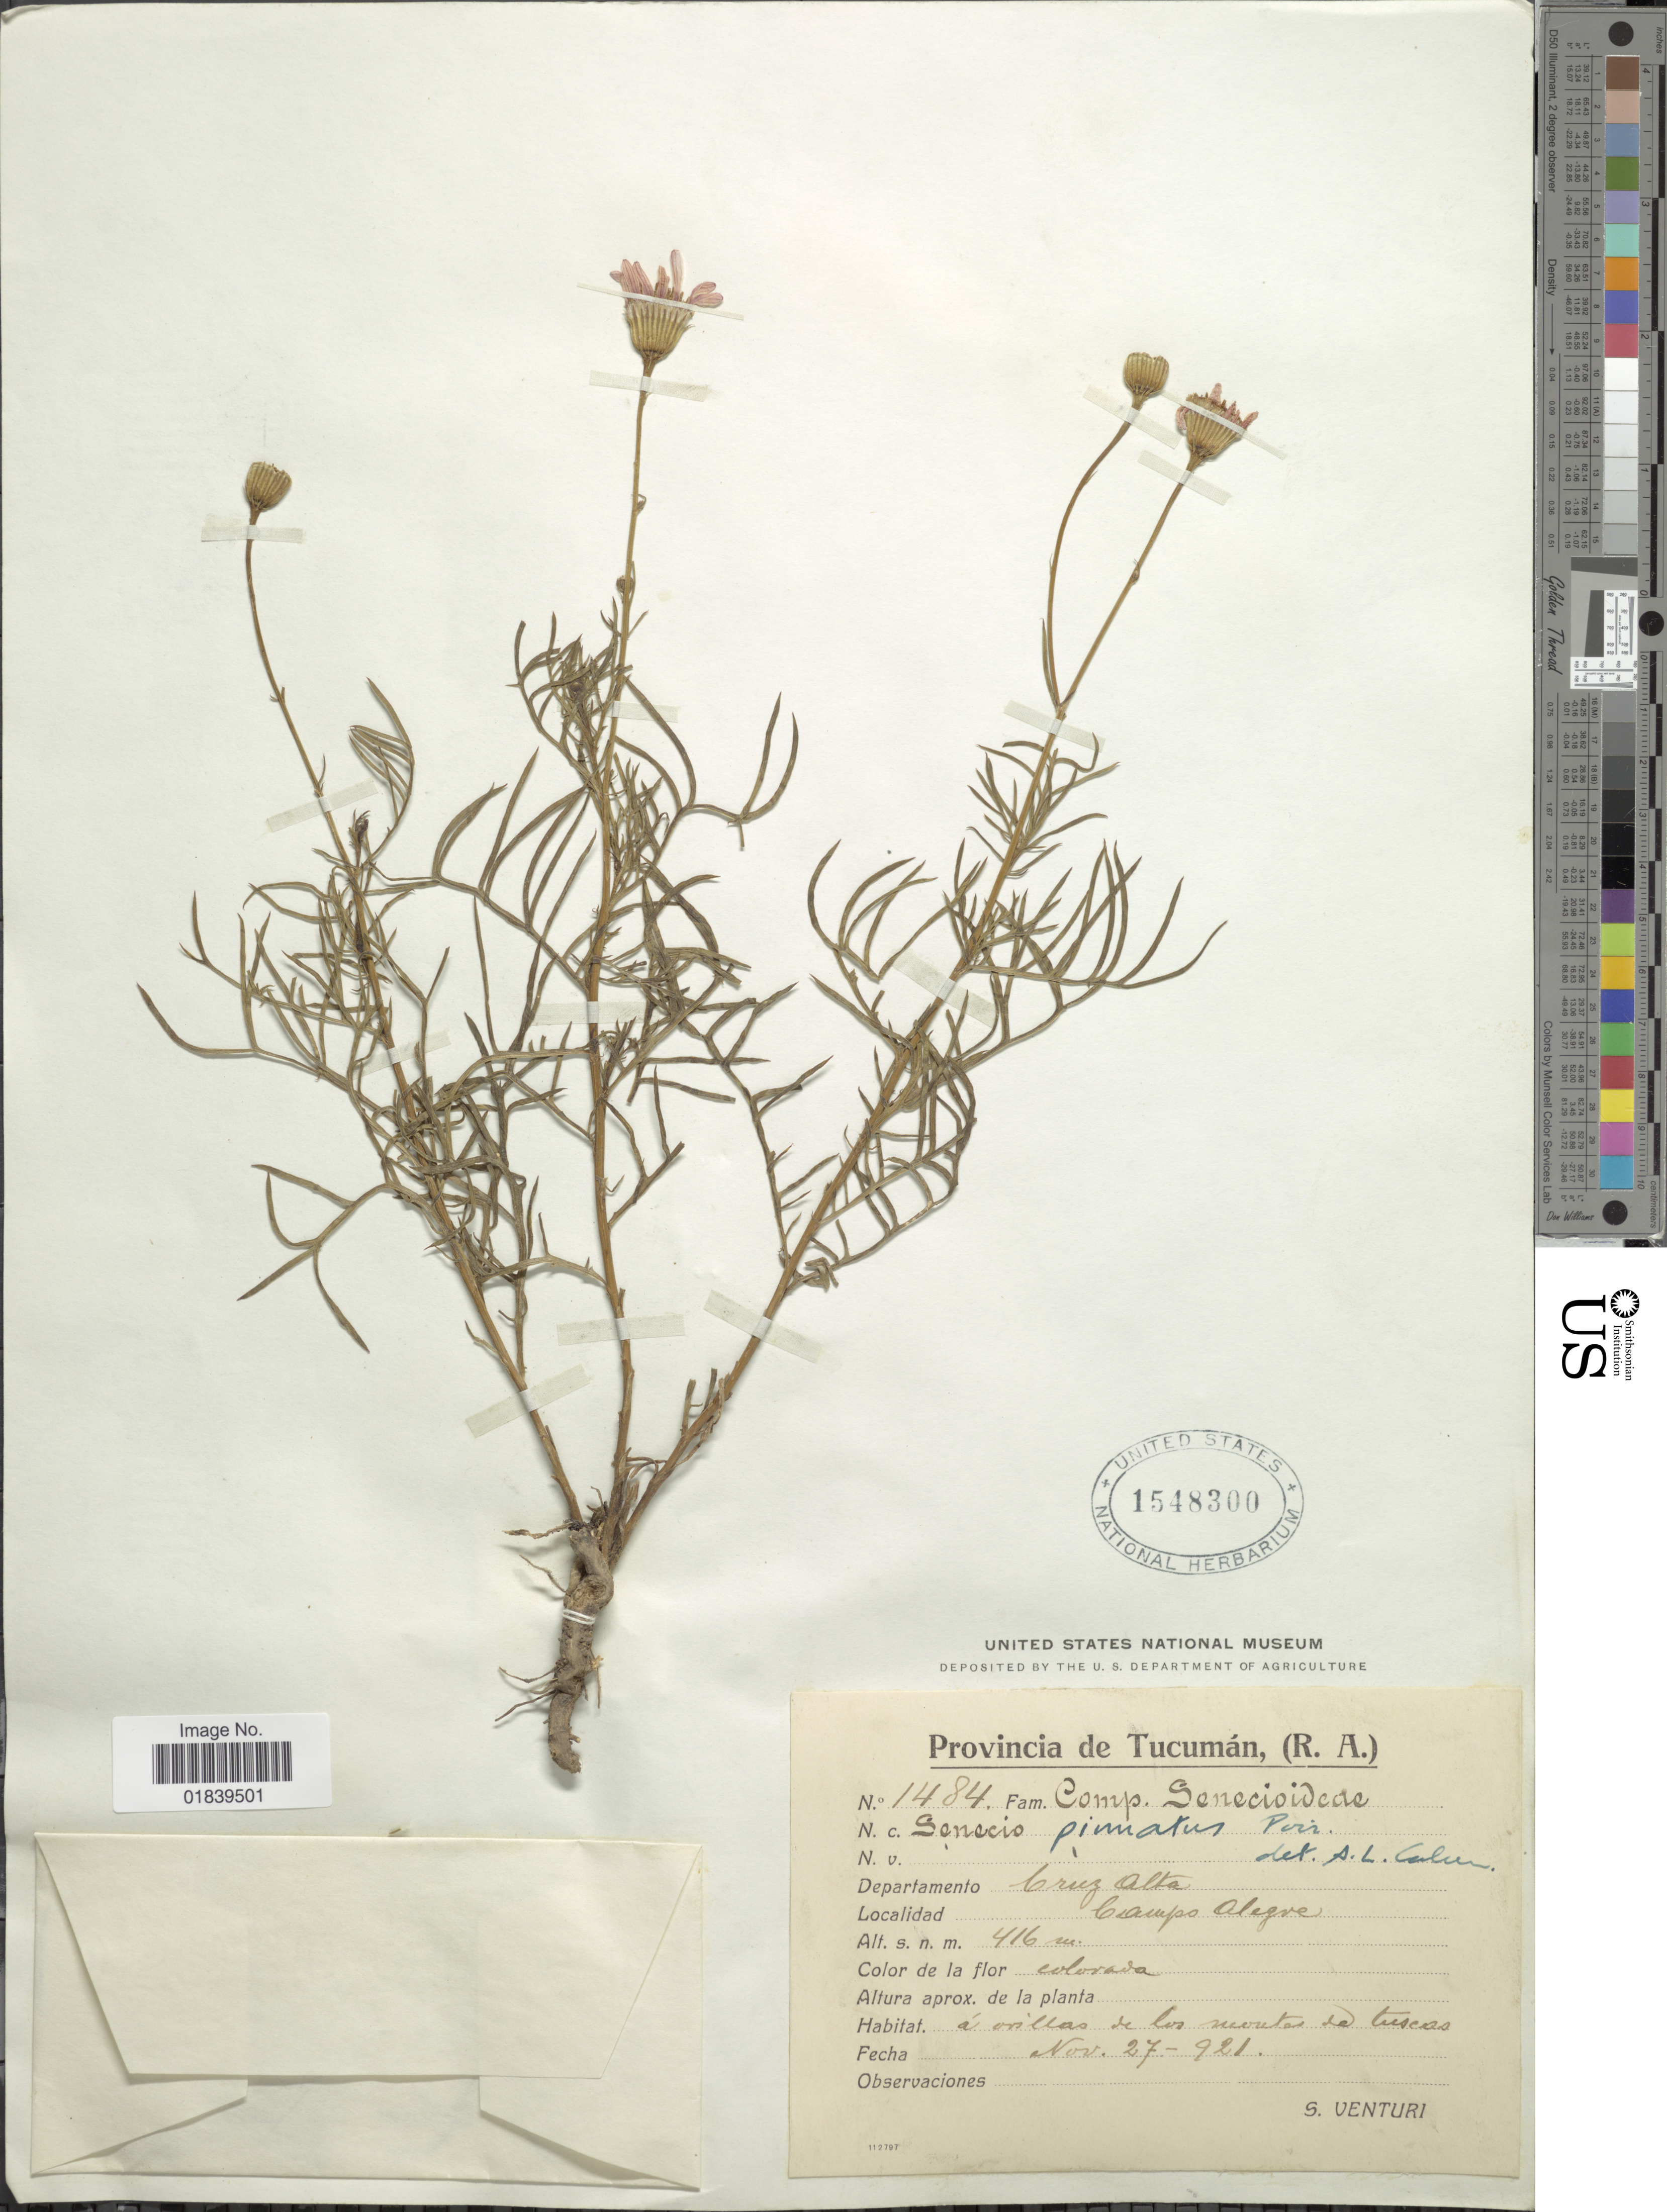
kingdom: Plantae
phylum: Tracheophyta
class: Magnoliopsida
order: Asterales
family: Asteraceae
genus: Senecio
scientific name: Senecio pinnatus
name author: Poir.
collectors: S. Venturi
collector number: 1484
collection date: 1921-11-27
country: Argentina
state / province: Tucuman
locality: Provincia de Tucuman ( R. A.). Departamento Cruz Alta, Campo Alegre.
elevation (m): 416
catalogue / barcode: US 1548300